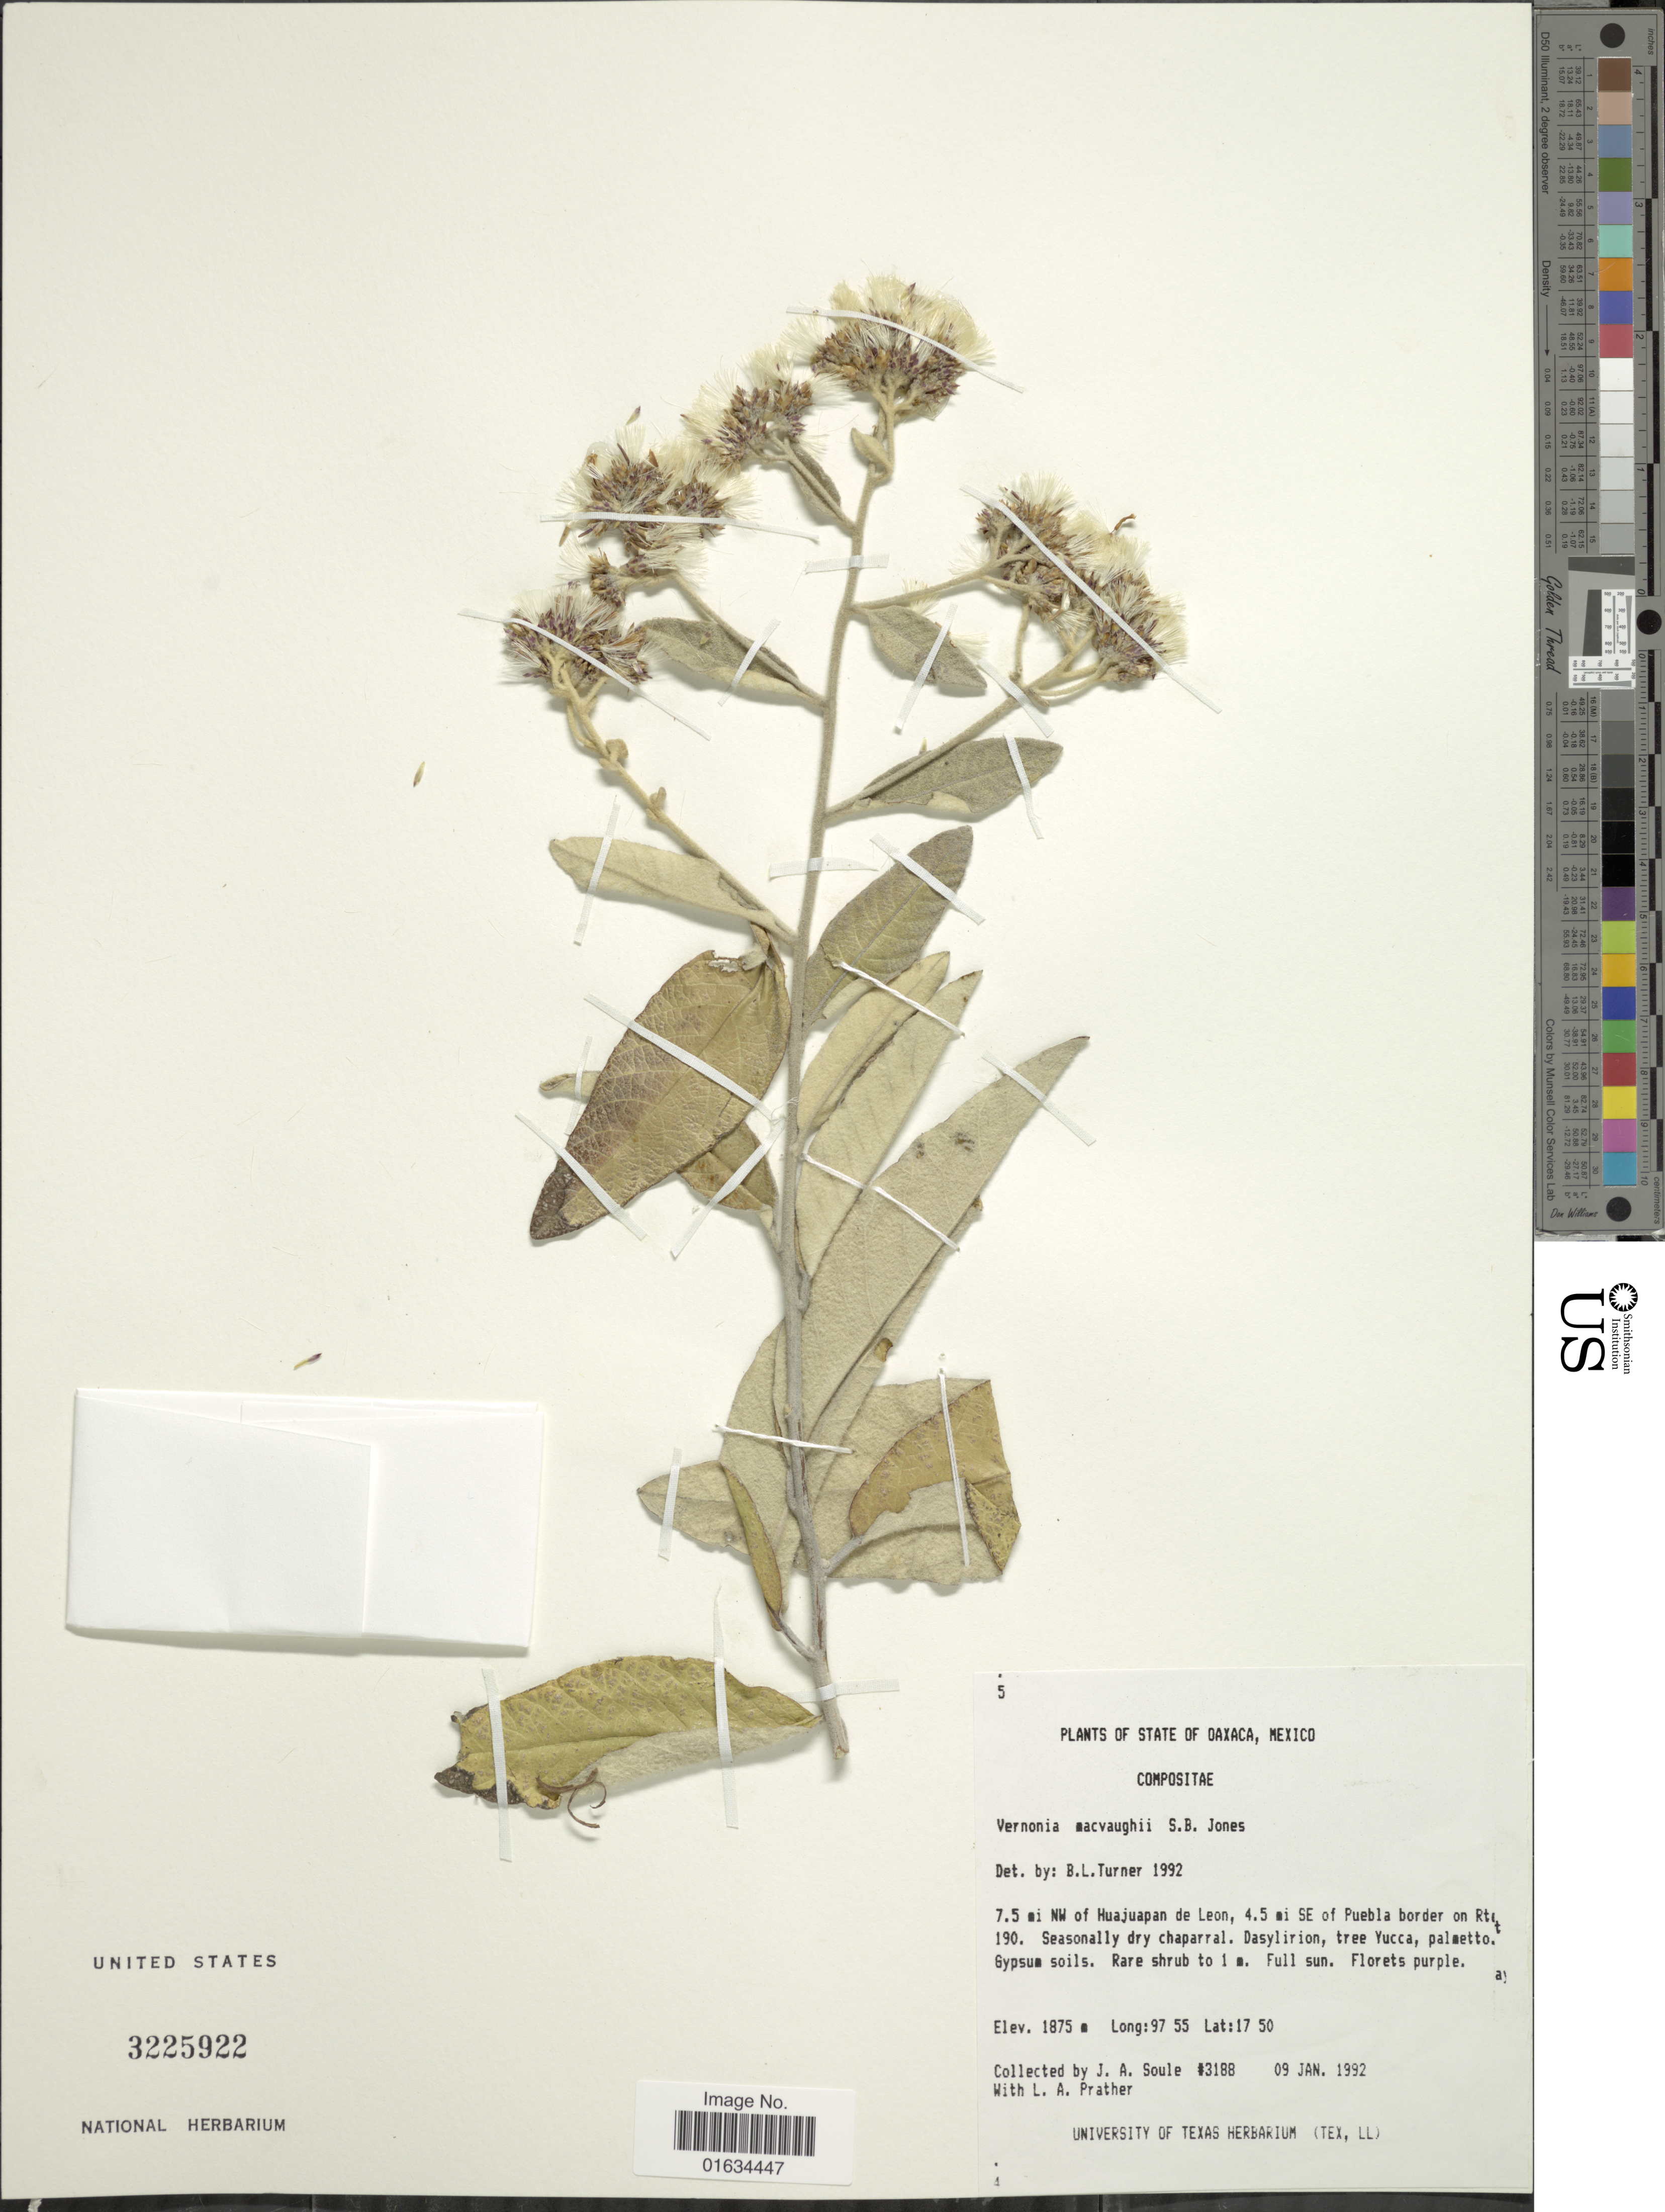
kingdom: Plantae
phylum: Tracheophyta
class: Magnoliopsida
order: Asterales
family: Asteraceae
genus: Critoniopsis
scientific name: Critoniopsis macvaughii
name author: (S.B. Jones) H. Rob.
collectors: J. Soule & L. A. Prather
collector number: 3188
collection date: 1992-01-09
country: Mexico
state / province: Oaxaca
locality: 7.5 mi NW of Huajuapan de Leon, 4.5 mi SSE of Puebla on Rt 190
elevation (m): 1875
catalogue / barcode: US 3225922